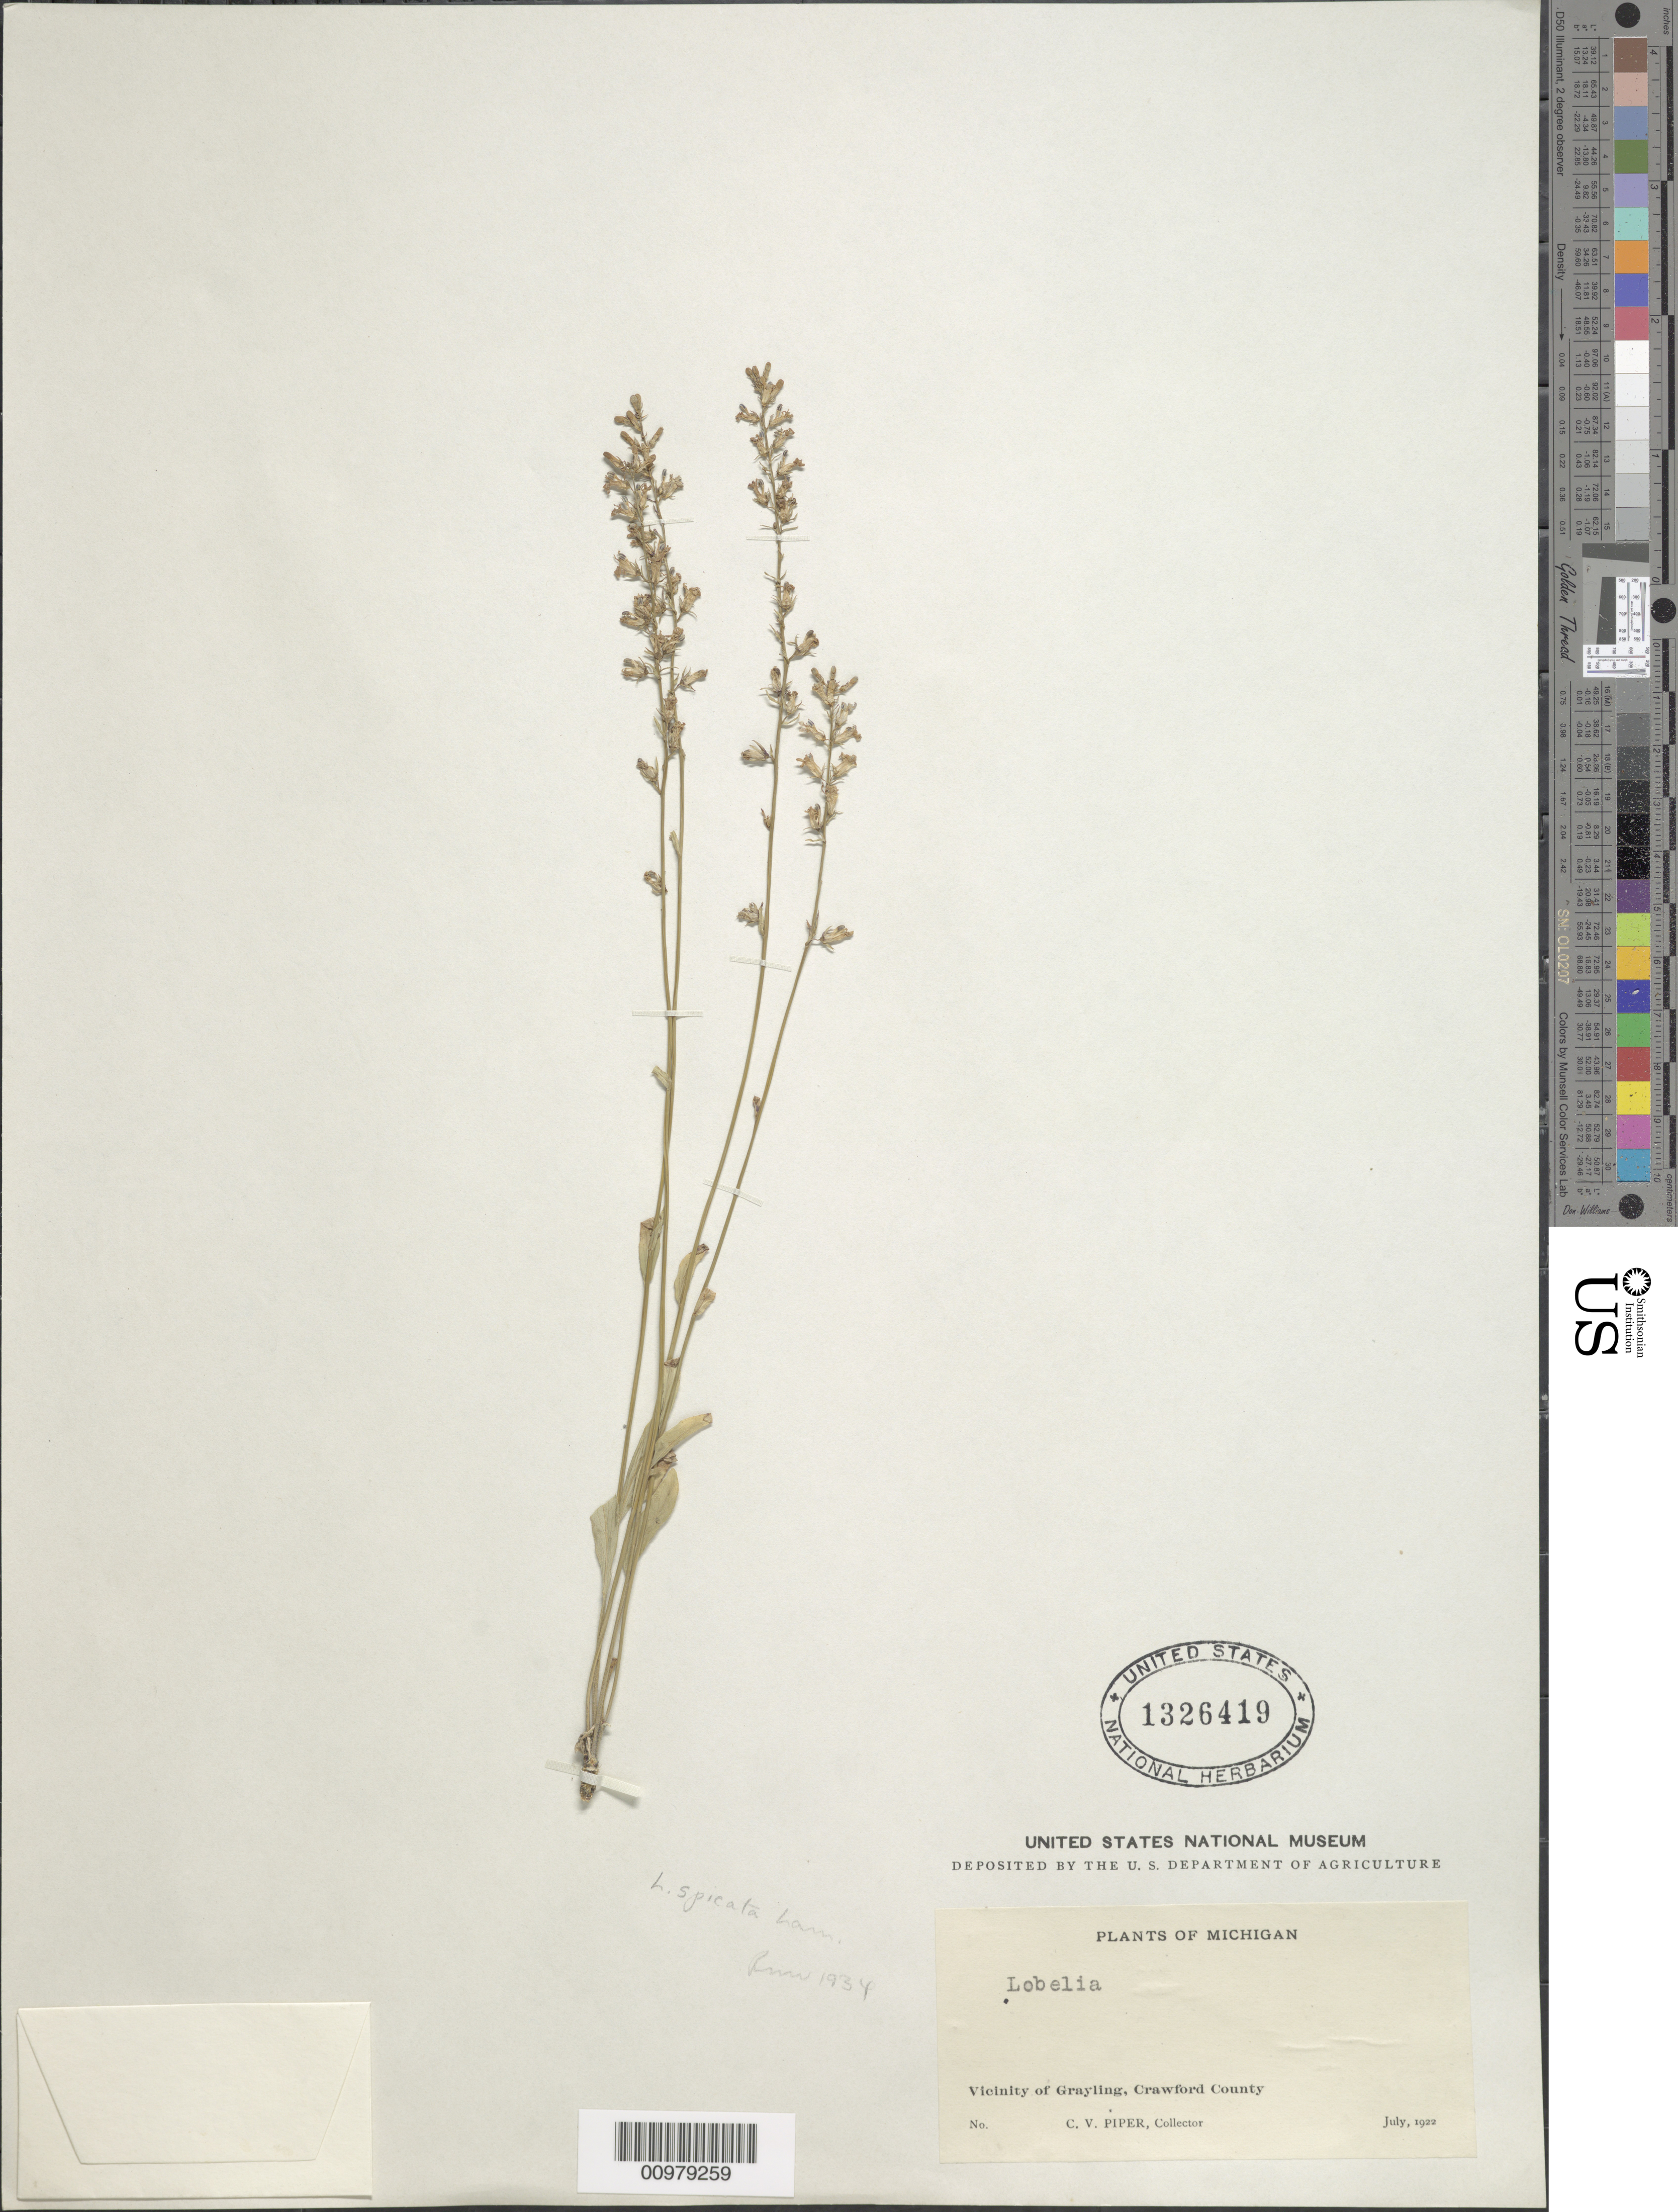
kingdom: Plantae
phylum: Tracheophyta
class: Magnoliopsida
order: Asterales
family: Campanulaceae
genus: Lobelia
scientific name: Lobelia spicata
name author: Lam.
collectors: C. V. Piper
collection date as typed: Jul 1922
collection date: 1922-07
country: United States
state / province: Michigan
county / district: Crawford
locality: Vicinity of Grayling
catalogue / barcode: US 1326419